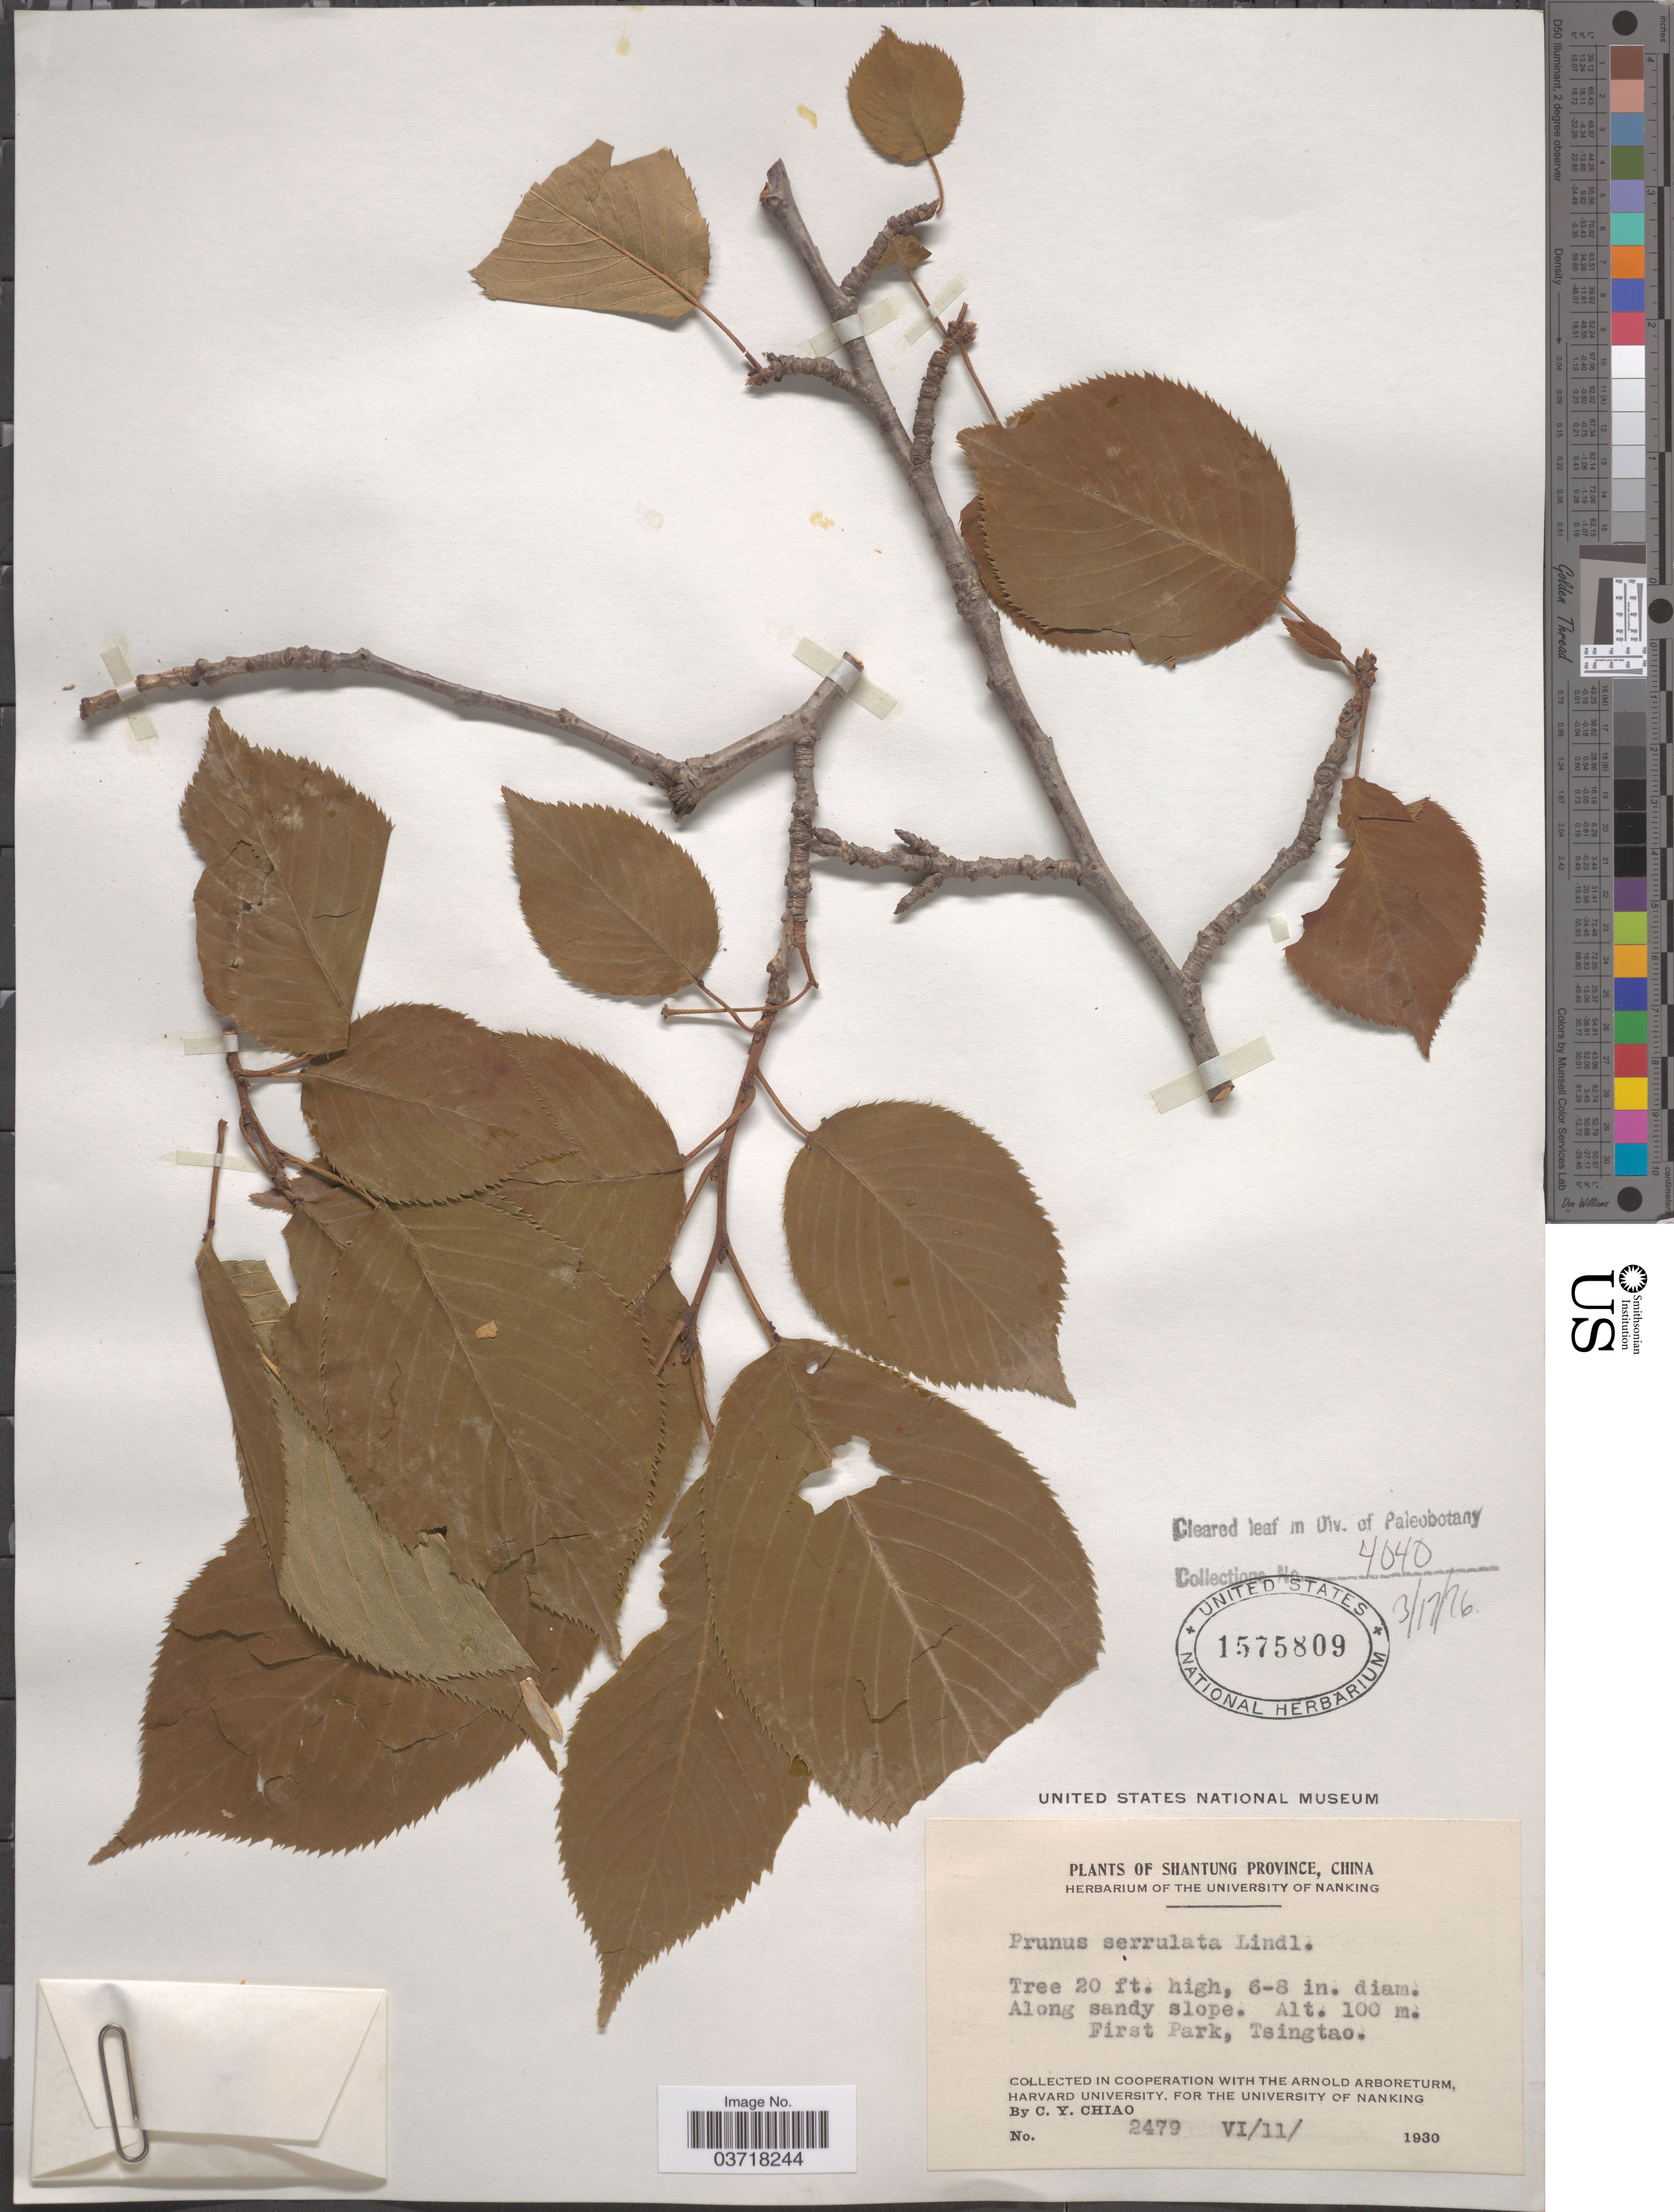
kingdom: Plantae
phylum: Tracheophyta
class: Magnoliopsida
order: Rosales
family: Rosaceae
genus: Prunus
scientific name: Prunus serrulata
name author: Lindl.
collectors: C. Y. Chiao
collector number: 2479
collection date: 1930-06-11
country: China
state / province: Shandong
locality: Shantung Province. First Park, Tsingtao.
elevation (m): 100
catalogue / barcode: US 1575809